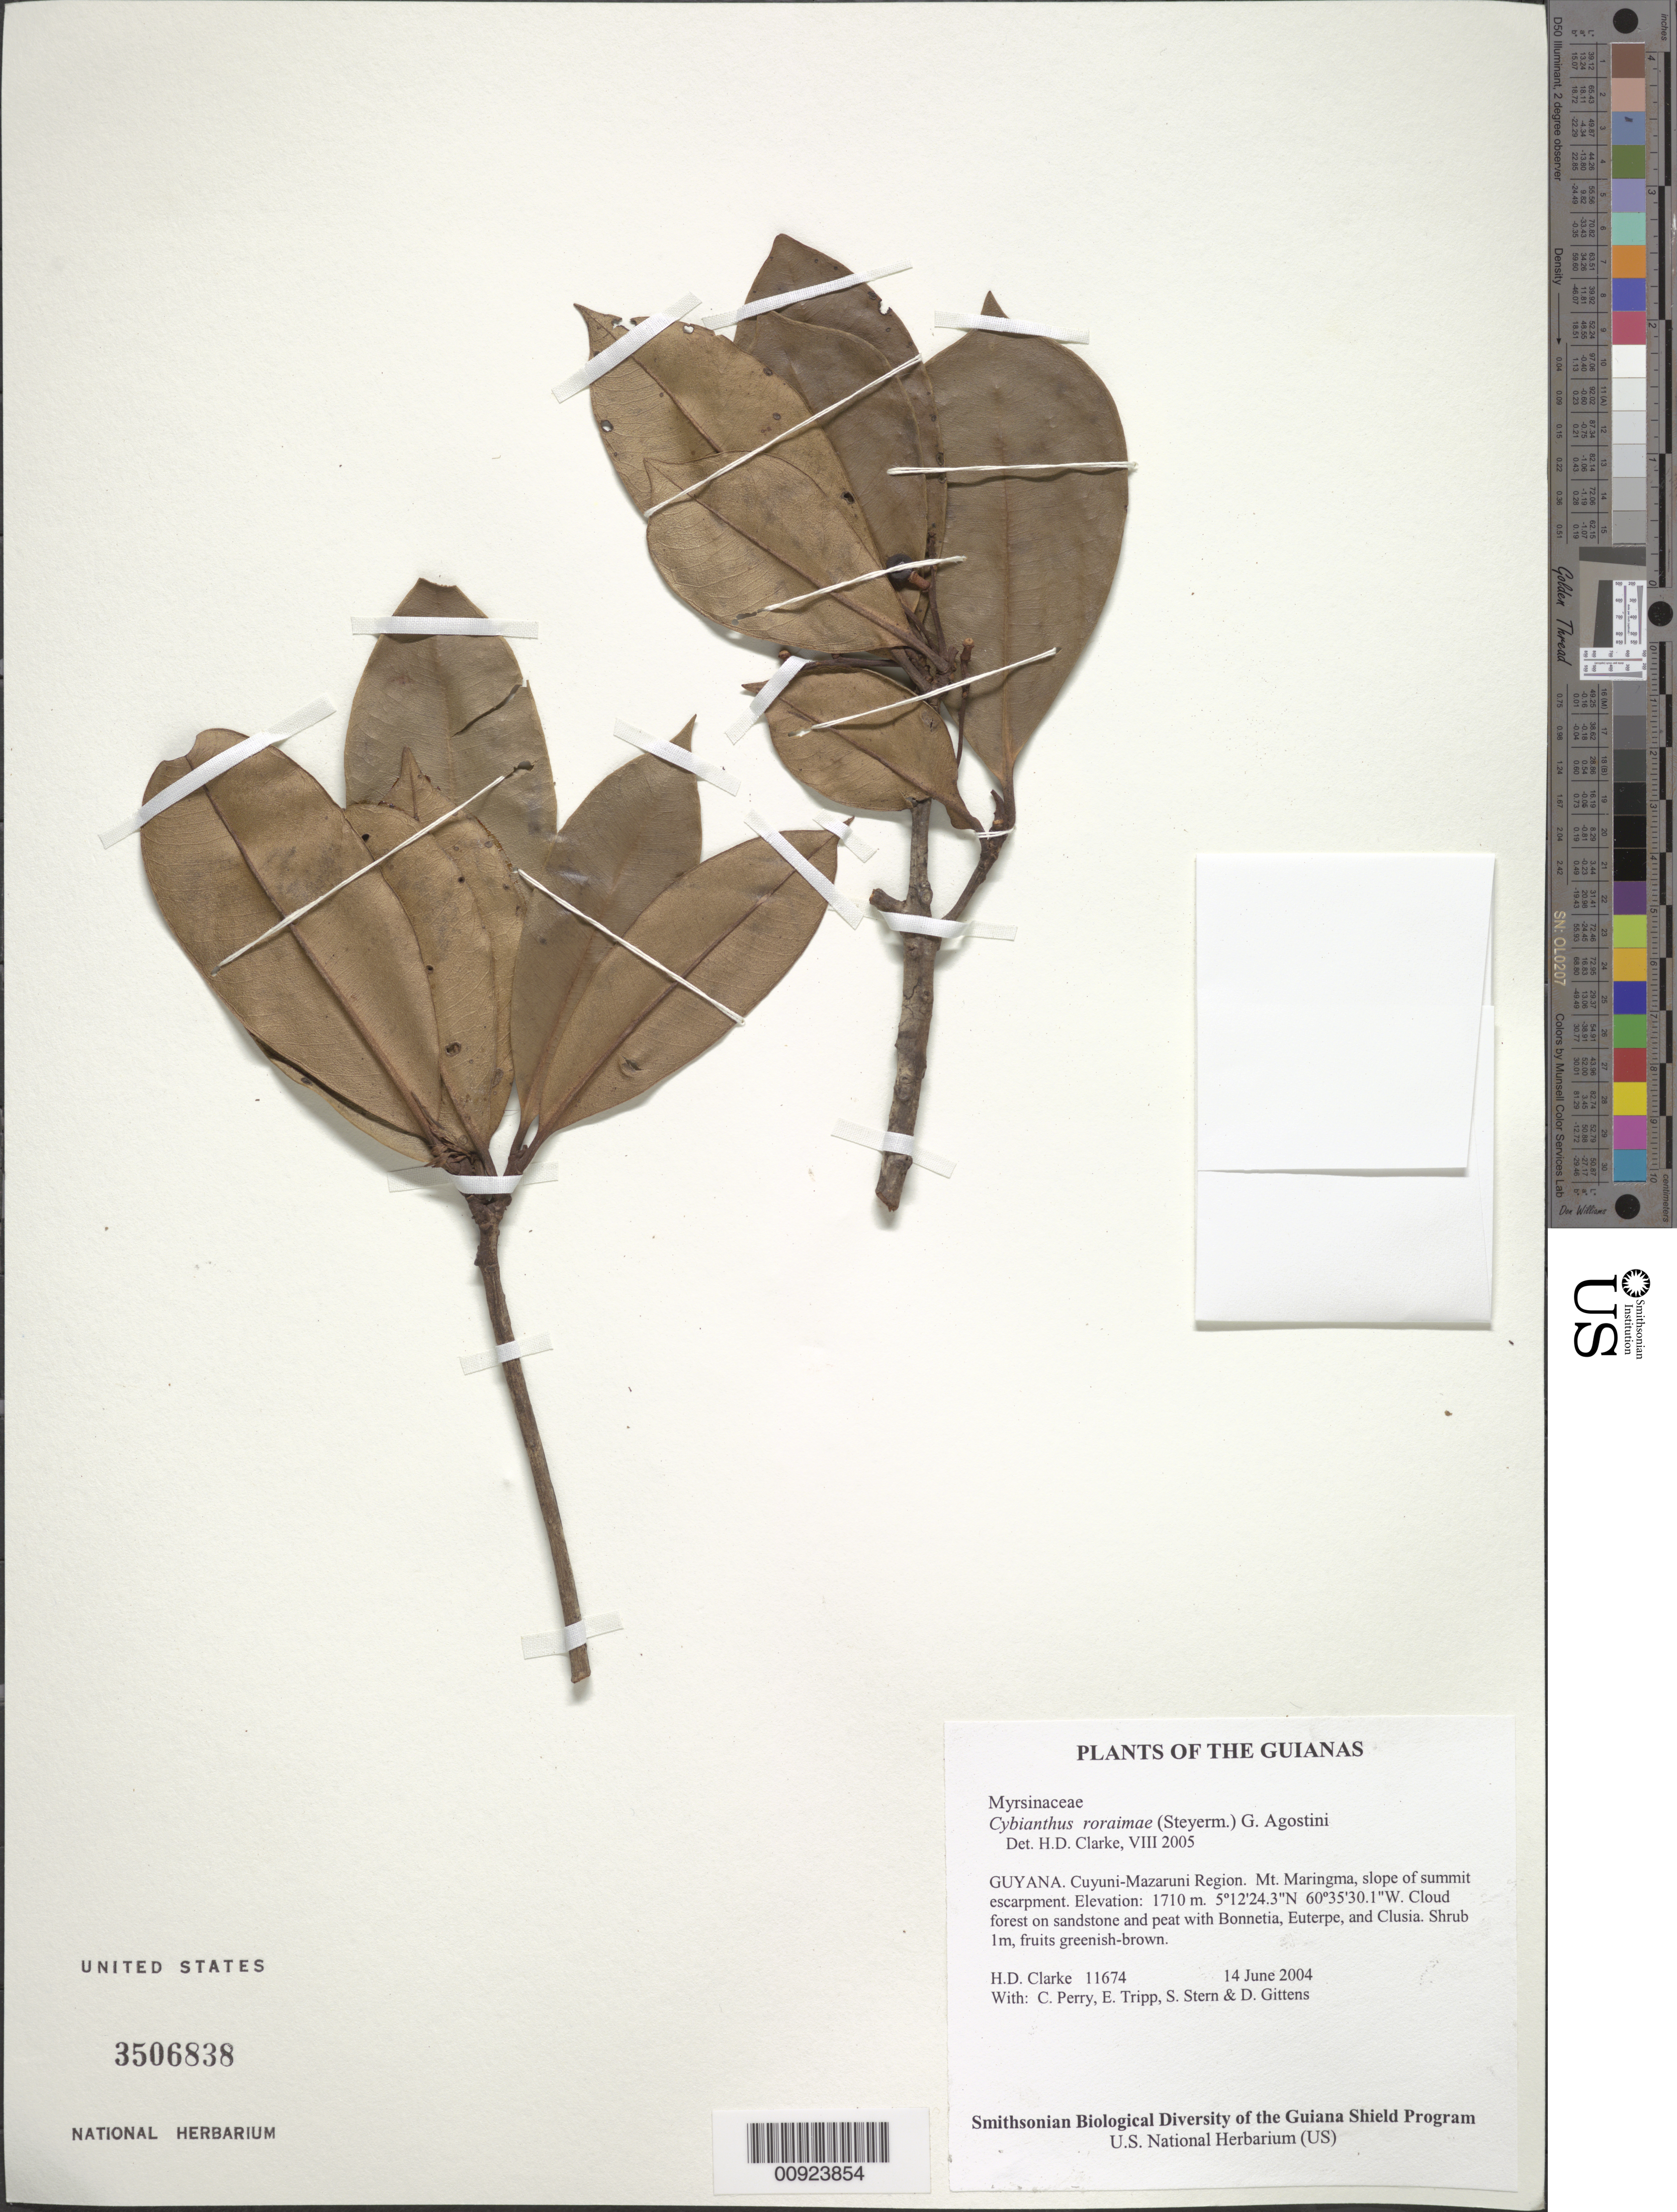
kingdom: Plantae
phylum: Tracheophyta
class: Magnoliopsida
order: Ericales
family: Primulaceae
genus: Cybianthus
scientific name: Cybianthus roraimae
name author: (Steyerm.) G. Agostini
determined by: Clarke, H. D., University of North Carolina (Asheville)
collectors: H. D. Clarke, C. Perry, E. Tripp, S. R. Stern & D. Gittens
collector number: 11674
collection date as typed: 14 June 2004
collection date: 2004-06-14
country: Guyana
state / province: Cuyuni-Mazaruni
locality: Mt. Maringma, slope of summit escarpment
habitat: Cloud forest on sandstone and peat with Bonnetia, Euterpe, and Clusia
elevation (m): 1710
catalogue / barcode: US 3506838